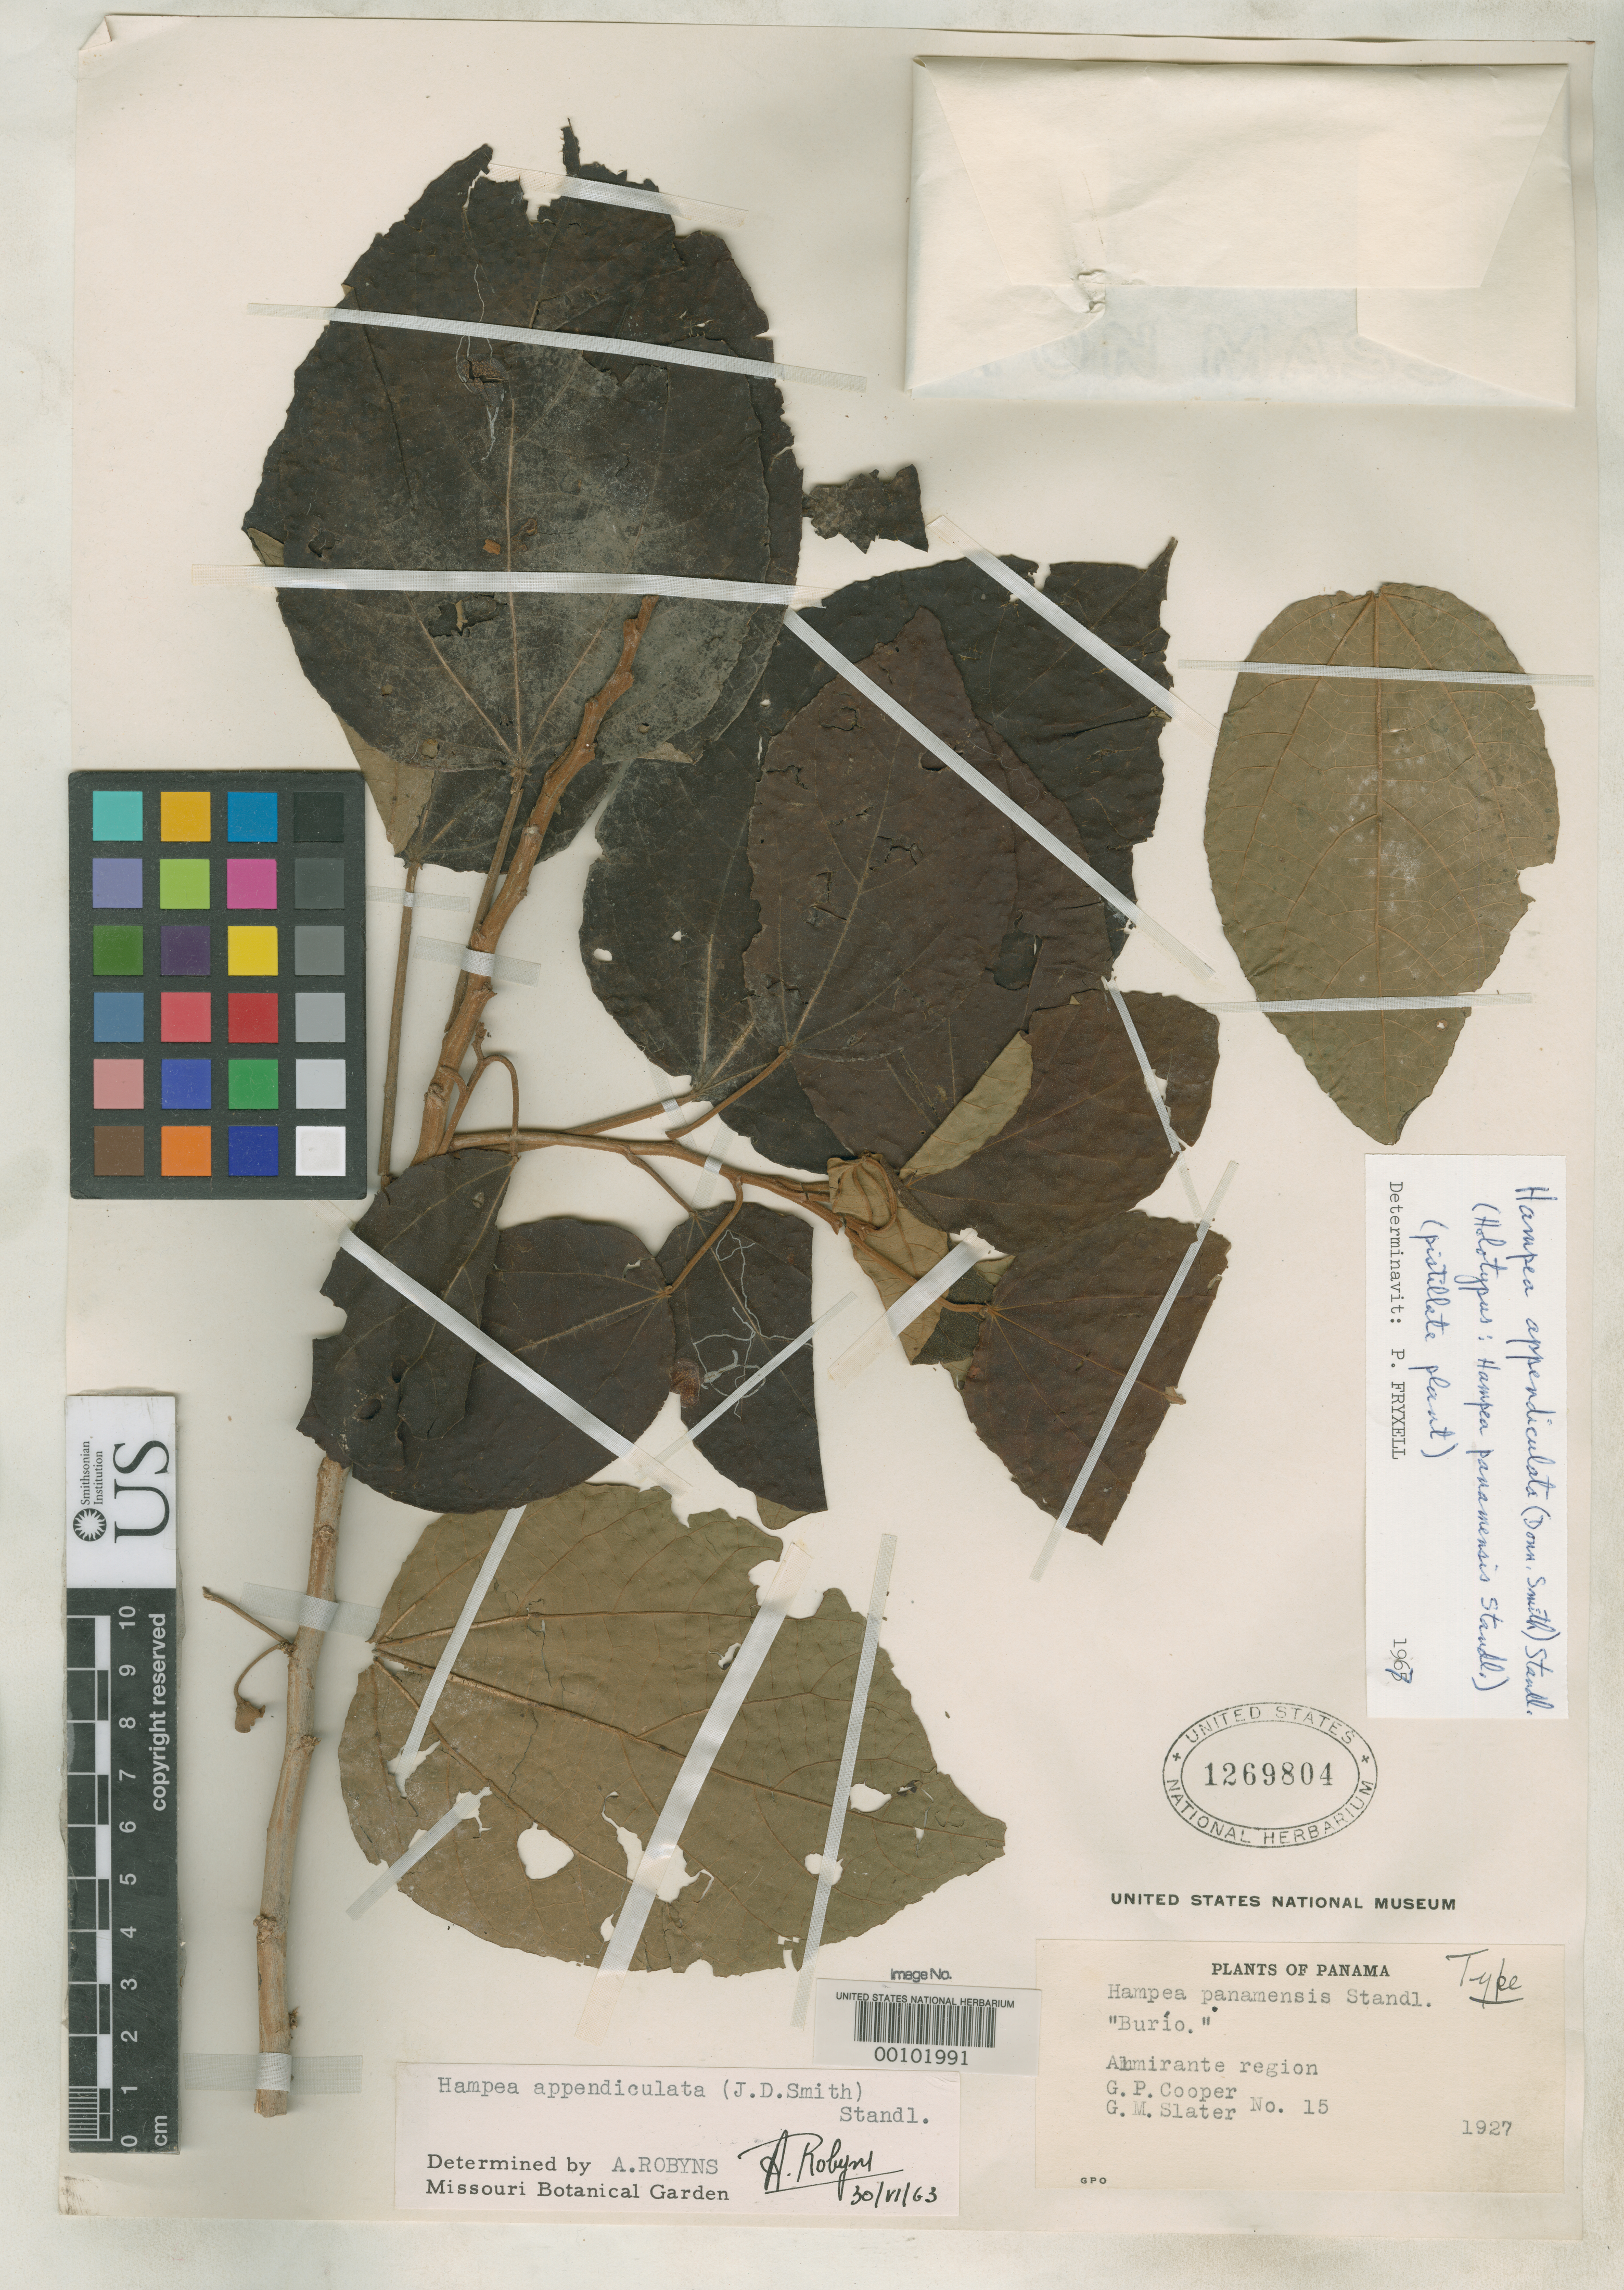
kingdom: Plantae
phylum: Tracheophyta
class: Magnoliopsida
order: Malvales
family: Malvaceae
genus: Hampea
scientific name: Hampea panamensis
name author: Standl.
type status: Holotype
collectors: G. Cooper & G. Slater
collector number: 15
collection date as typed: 1927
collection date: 1927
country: Panama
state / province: Bocas del Toro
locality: Almirante region, "Burio".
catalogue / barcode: US 1269804